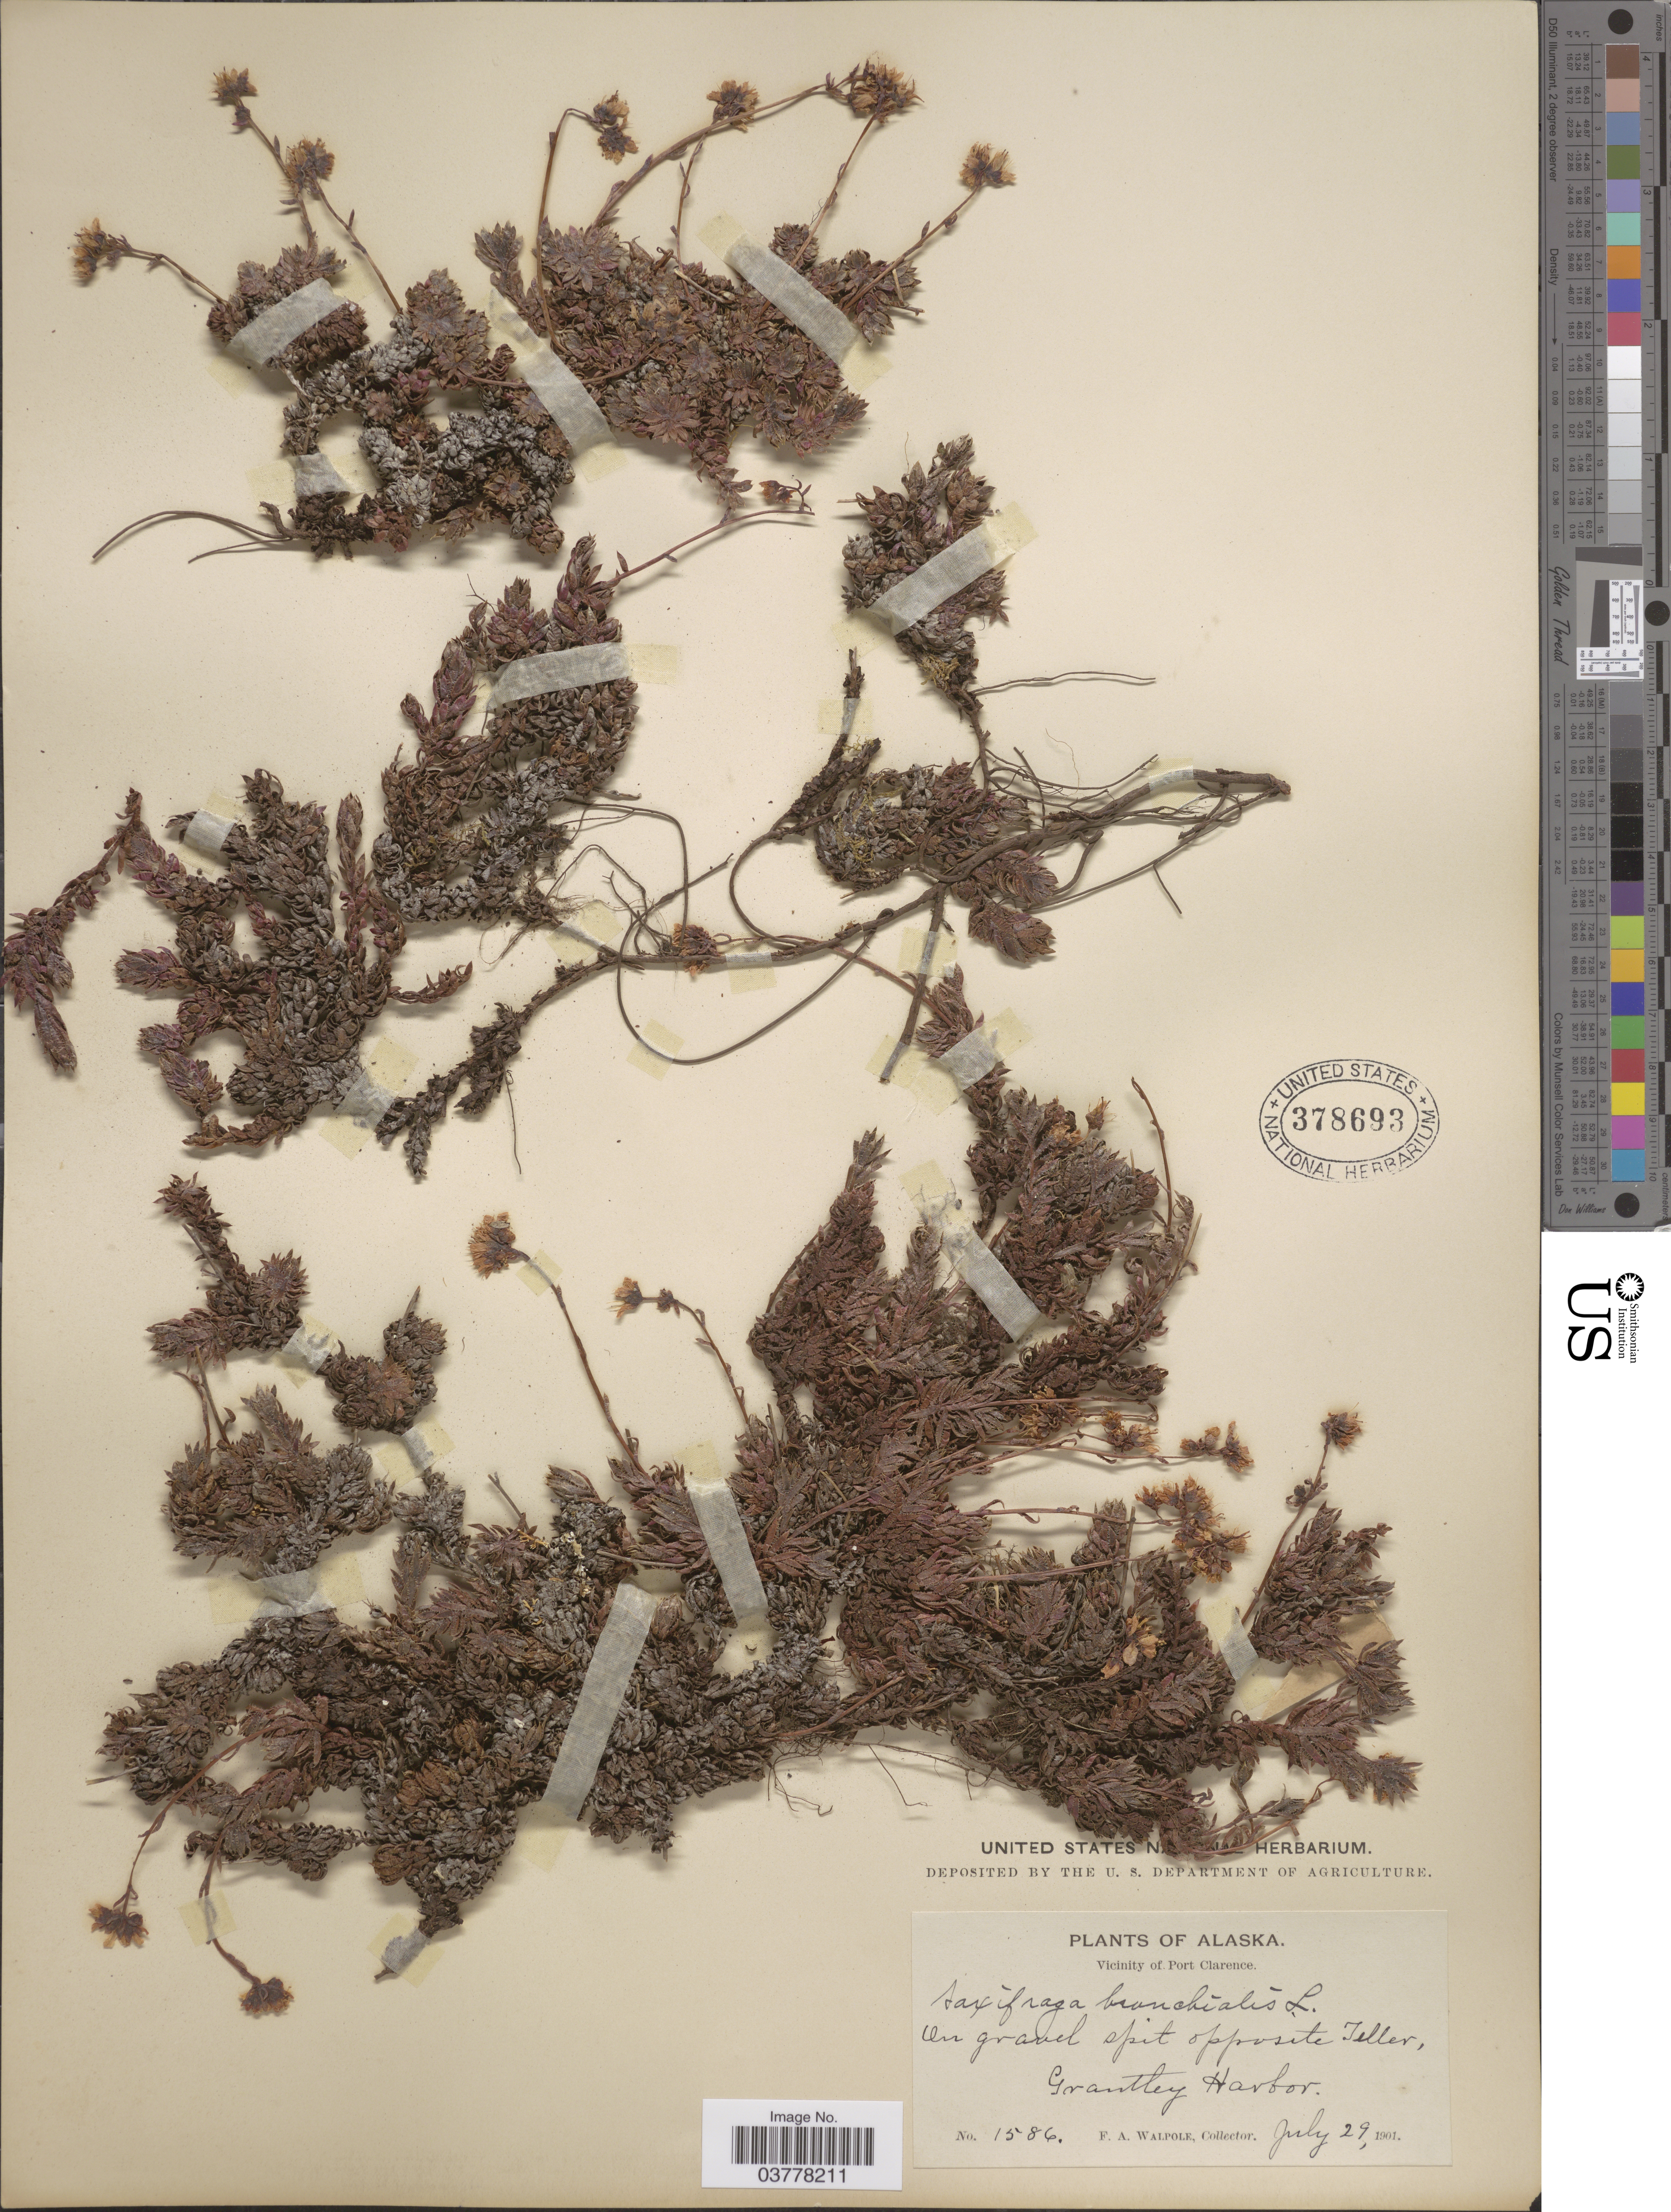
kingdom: Plantae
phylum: Tracheophyta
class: Magnoliopsida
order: Saxifragales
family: Saxifragaceae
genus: Saxifraga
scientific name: Saxifraga bronchialis subsp. funstonii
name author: (Small) Hultén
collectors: F. Walpole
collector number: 1586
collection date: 1901-07-29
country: United States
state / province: Alaska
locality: Vicinity of Port Clarence. On gravel spit opposite Teller, Grantley Harbor.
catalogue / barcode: US 378693